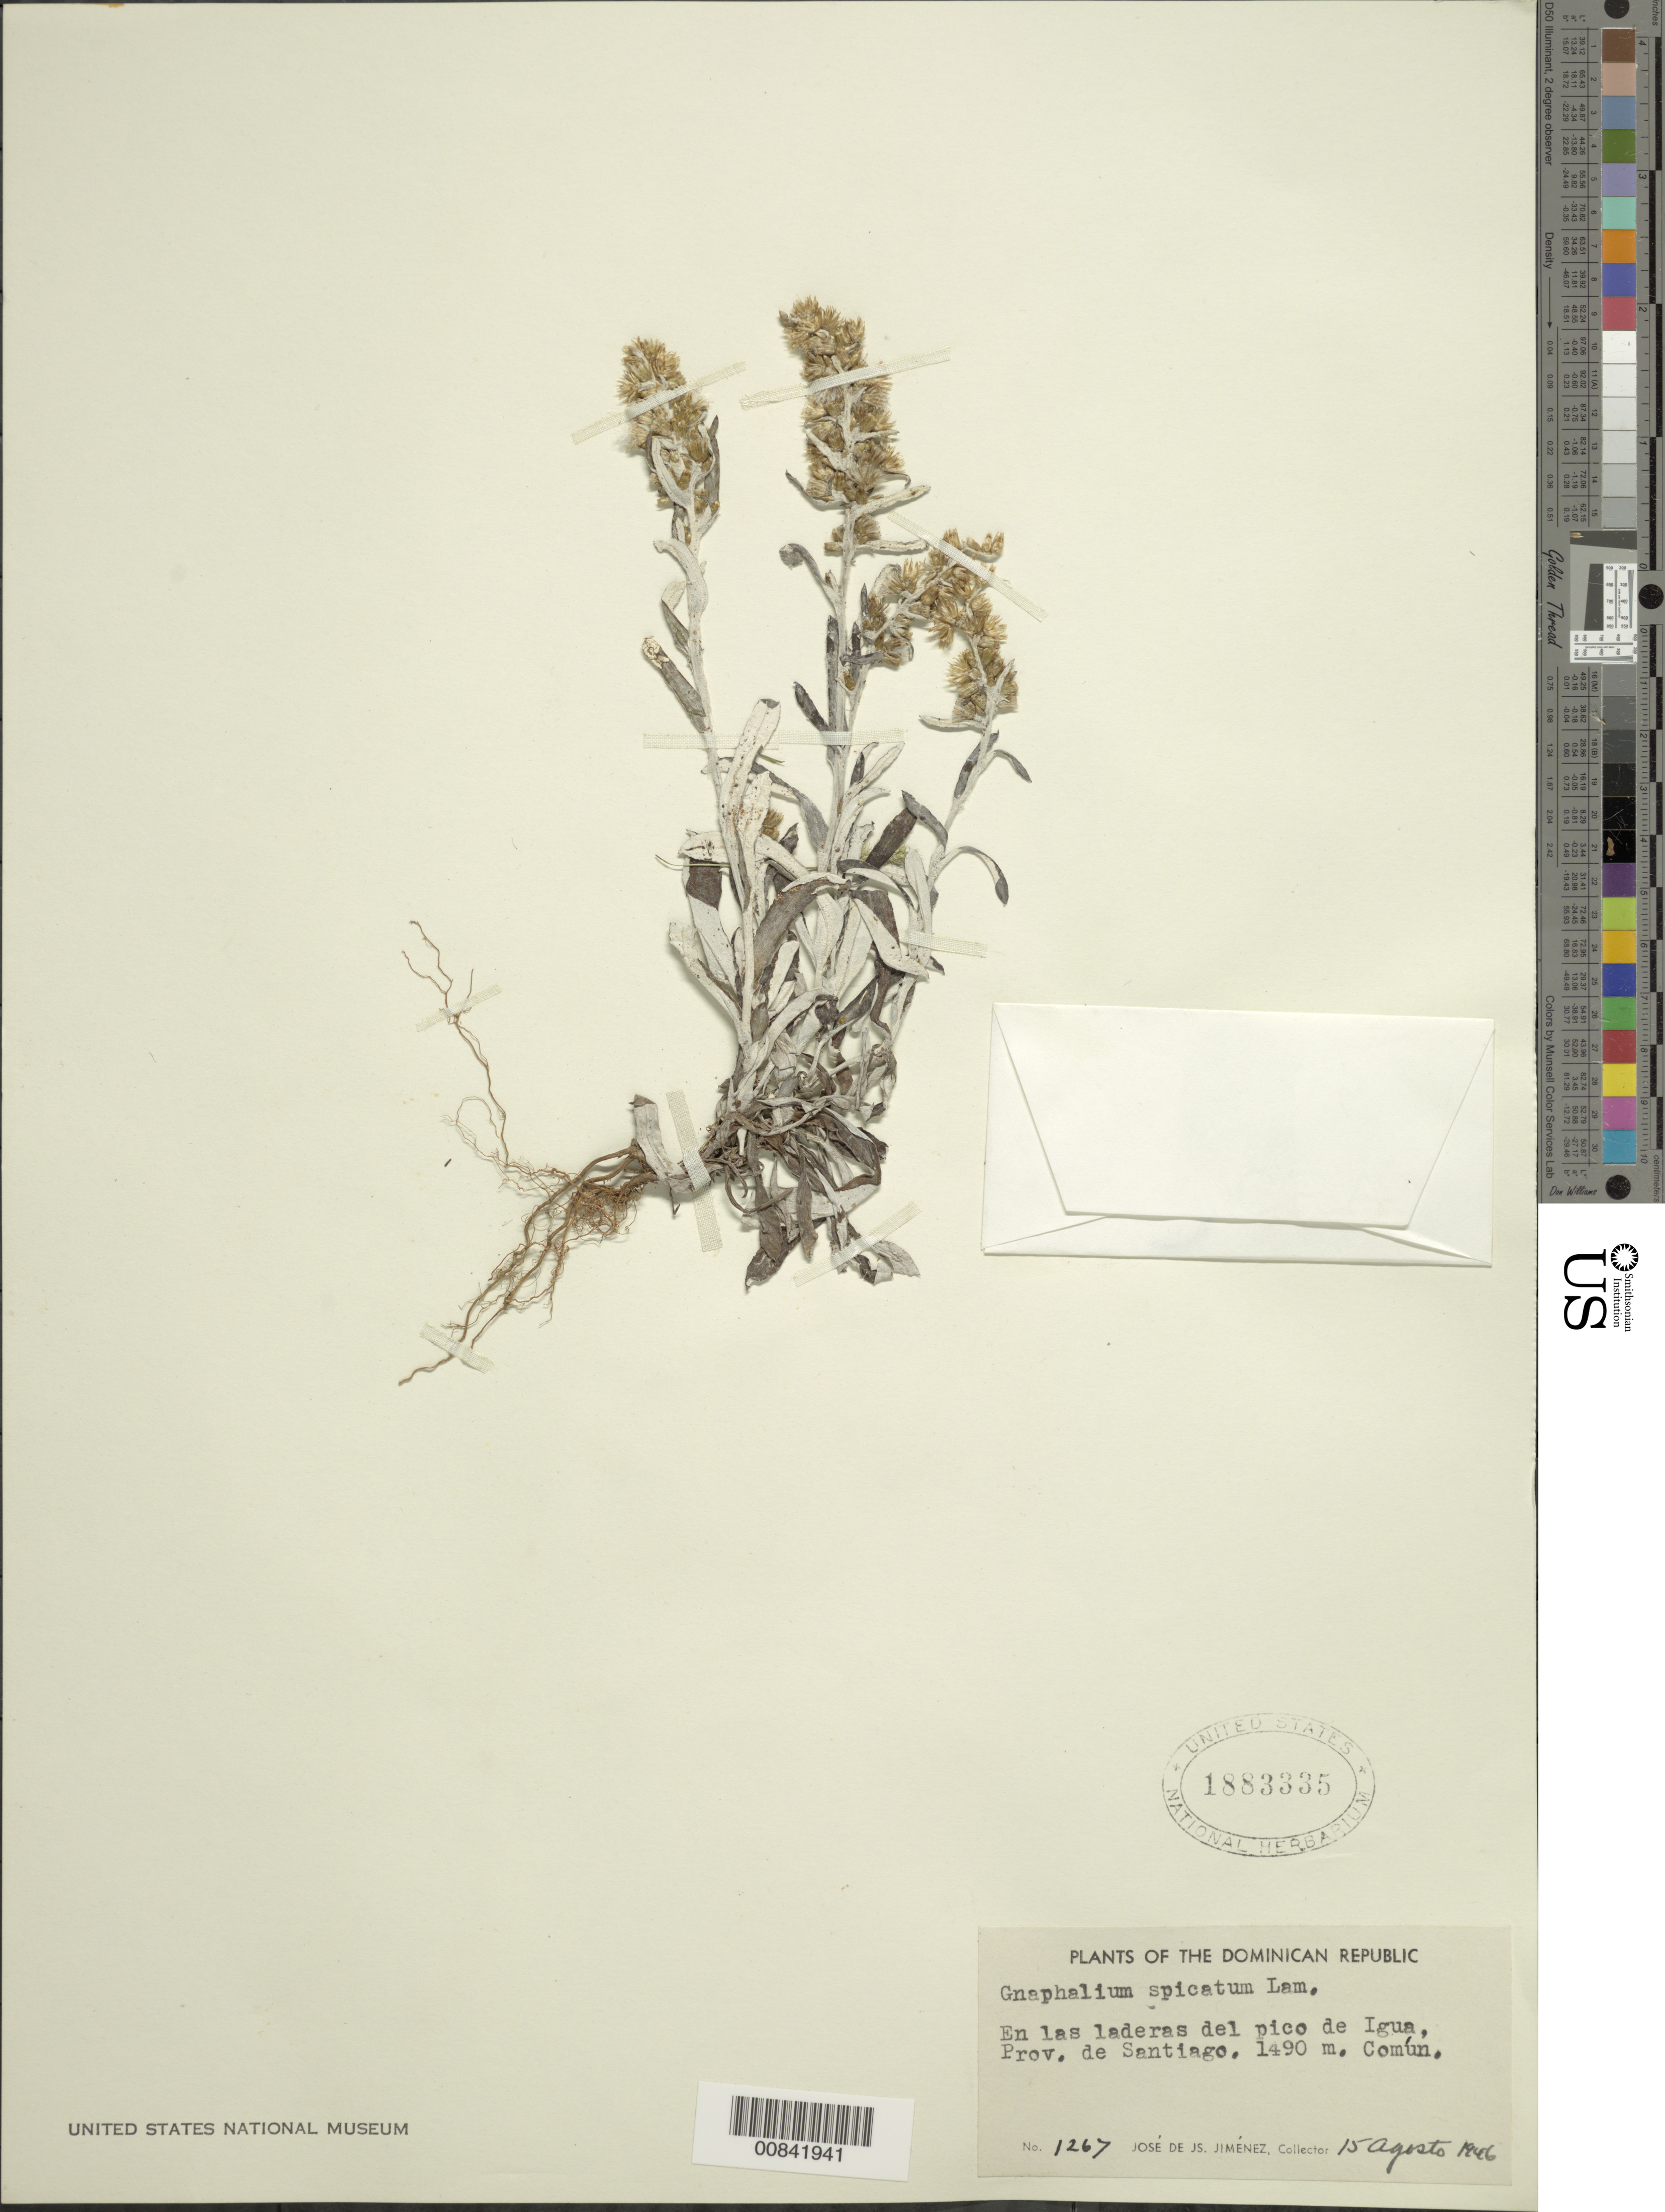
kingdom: Plantae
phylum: Tracheophyta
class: Magnoliopsida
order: Asterales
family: Asteraceae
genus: Gamochaeta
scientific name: Gamochaeta coarctata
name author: (Willd.) Kerguélen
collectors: J. J. Jiménez Almonte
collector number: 1267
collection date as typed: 15 Aug 1946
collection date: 1946-08-15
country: Dominican Republic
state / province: Santiago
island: Hispaniola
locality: Pico de Igua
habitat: En las laderas del pico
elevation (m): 1490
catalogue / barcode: US 1883335